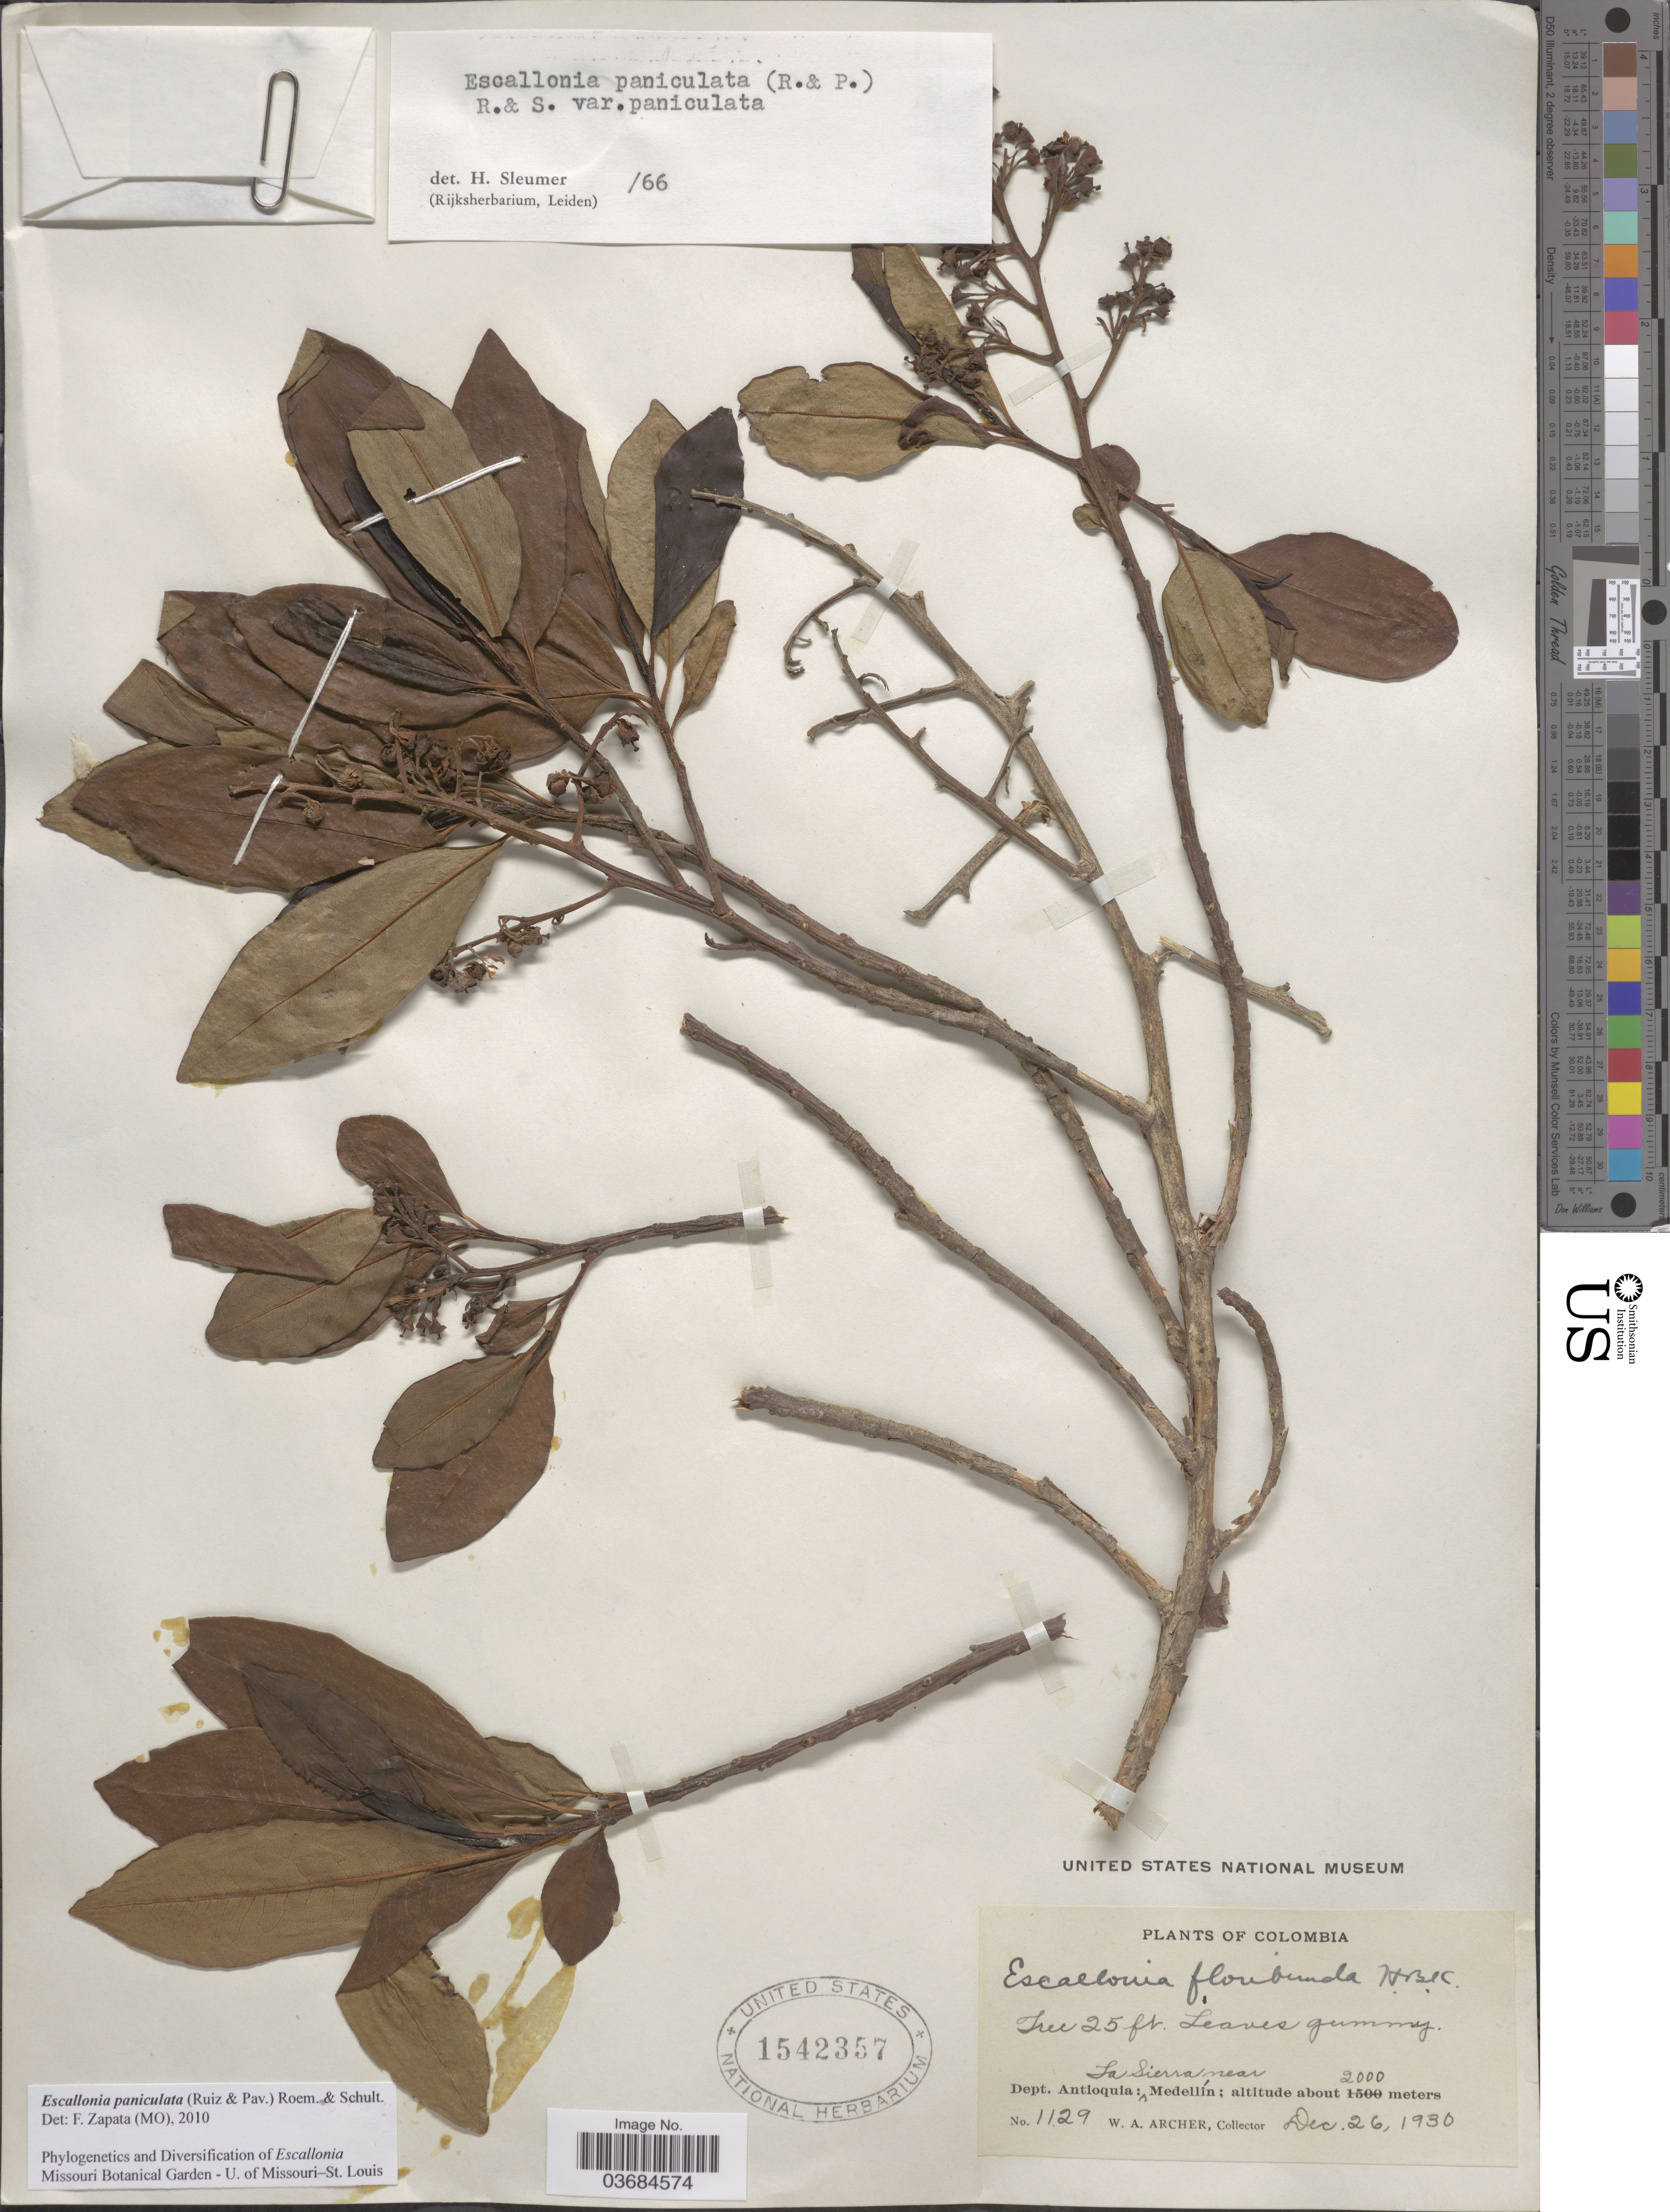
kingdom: Plantae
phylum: Tracheophyta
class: Magnoliopsida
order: Escalloniales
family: Escalloniaceae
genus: Escallonia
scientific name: Escallonia paniculata var. paniculata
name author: (Ruiz & Pav.) Roem. & Schult.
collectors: W. Archer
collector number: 1129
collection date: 1930-12-26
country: Colombia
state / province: Antioquia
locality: Dept. Antioquia: La Sierra near Medellín.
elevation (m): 2000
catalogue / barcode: US 1542357